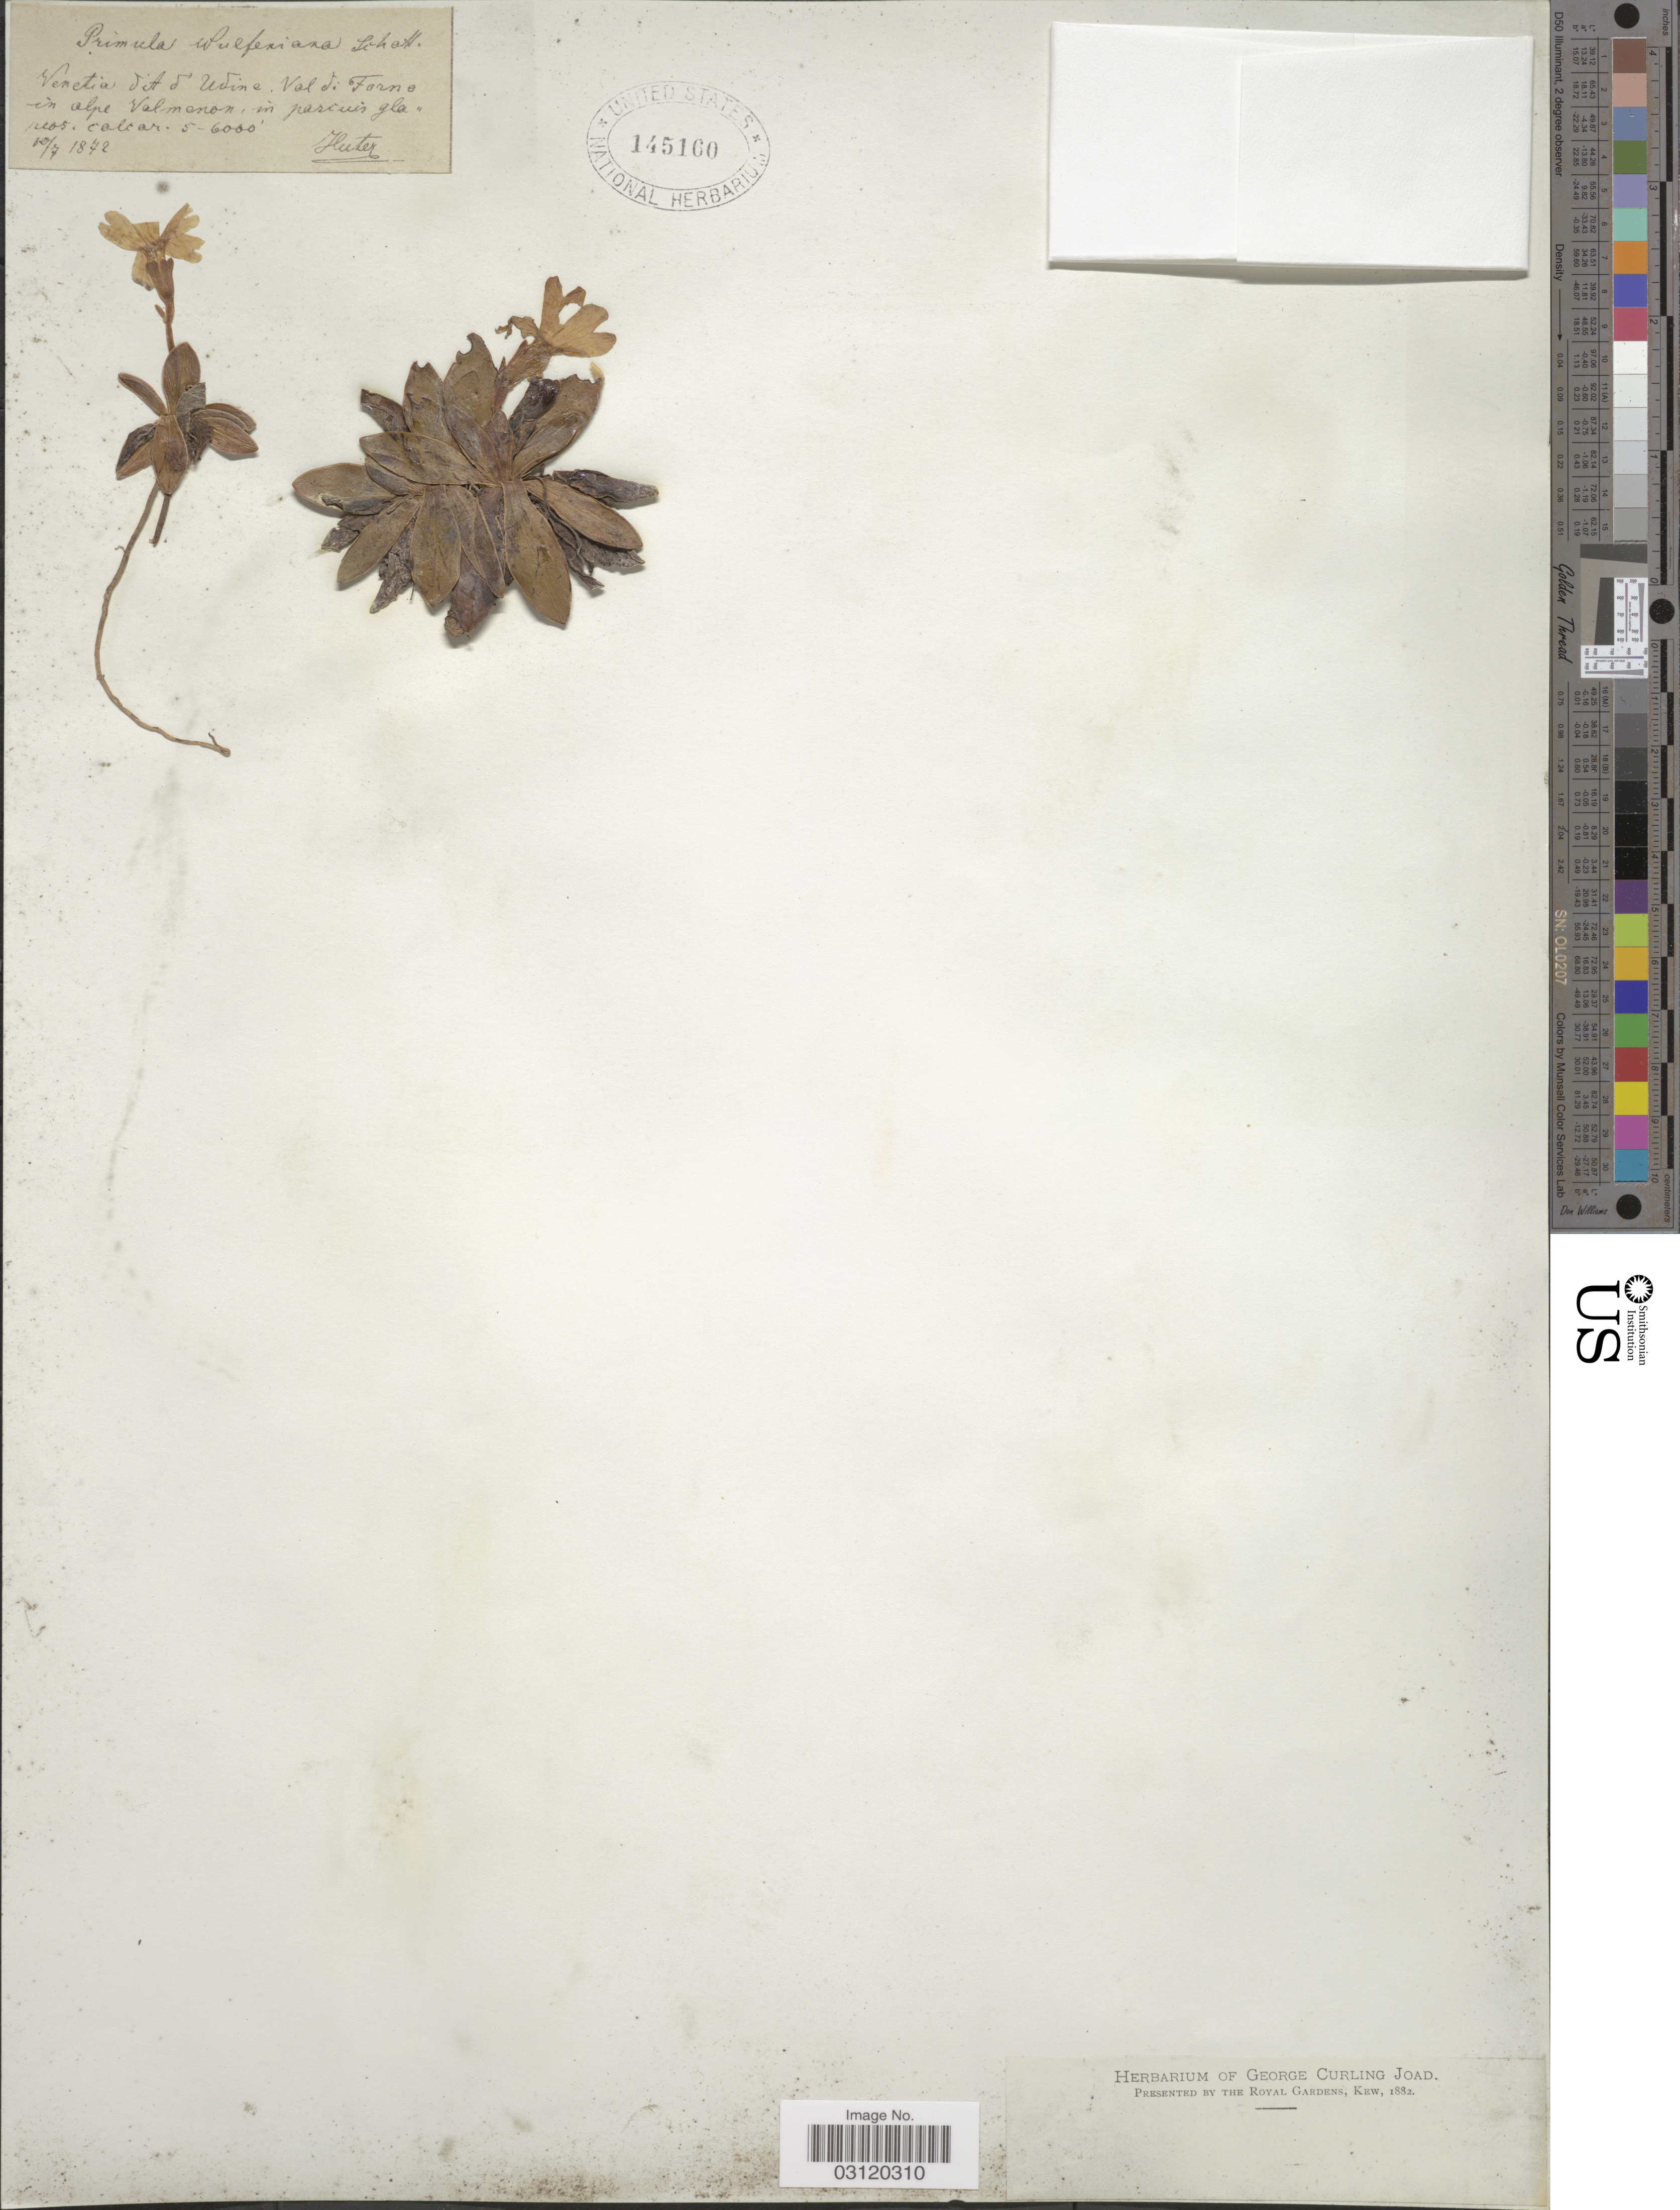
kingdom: Plantae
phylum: Tracheophyta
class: Magnoliopsida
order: Ericales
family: Primulaceae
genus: Primula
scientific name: Primula wulfeniana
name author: Schott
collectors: -. Huter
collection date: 1872-07-10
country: Italy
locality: Venetia dit d Udine, Val di Forne a in alpe Valmenon [interpreted].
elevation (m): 1524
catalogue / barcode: US 145160